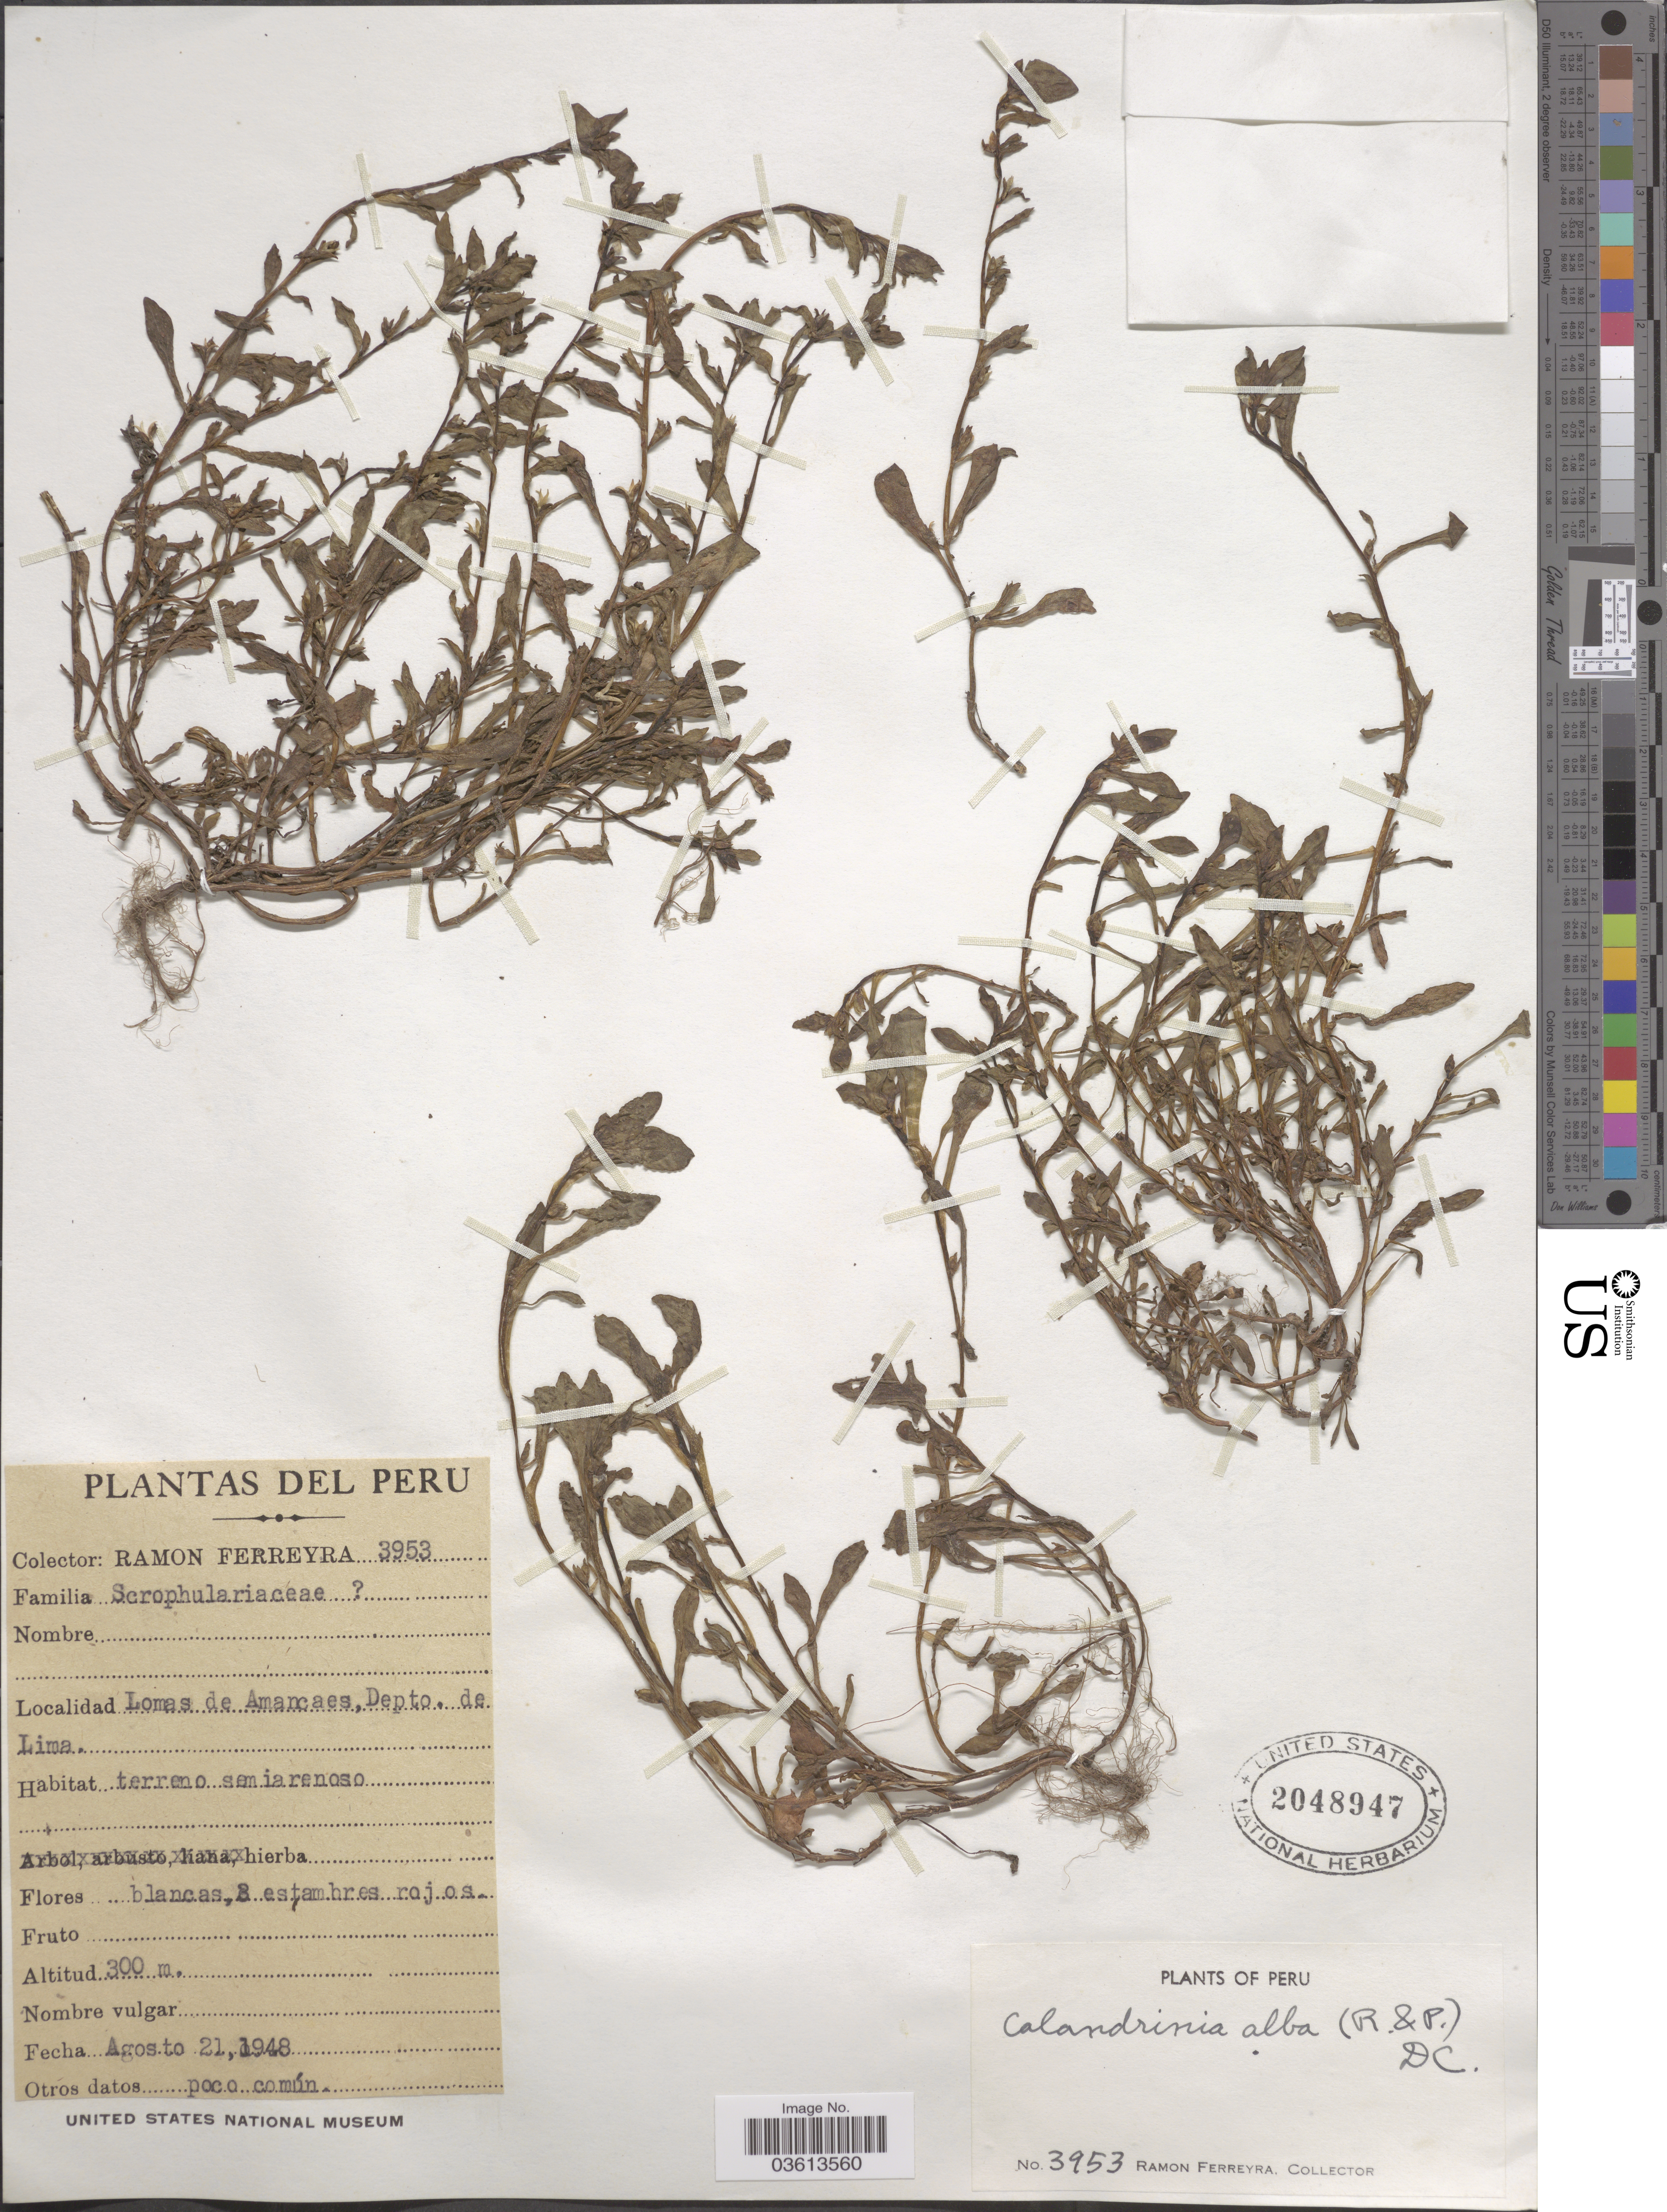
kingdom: Plantae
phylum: Tracheophyta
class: Magnoliopsida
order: Caryophyllales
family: Montiaceae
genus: Calandrinia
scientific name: Calandrinia alba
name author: (Ruiz & Pav.) DC.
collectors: R. A. Ferreyra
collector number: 3953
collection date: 1948-08-21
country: Peru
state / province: Lima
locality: Lomas de Amancaes, Depto. de Lima.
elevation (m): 300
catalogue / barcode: US 2048947